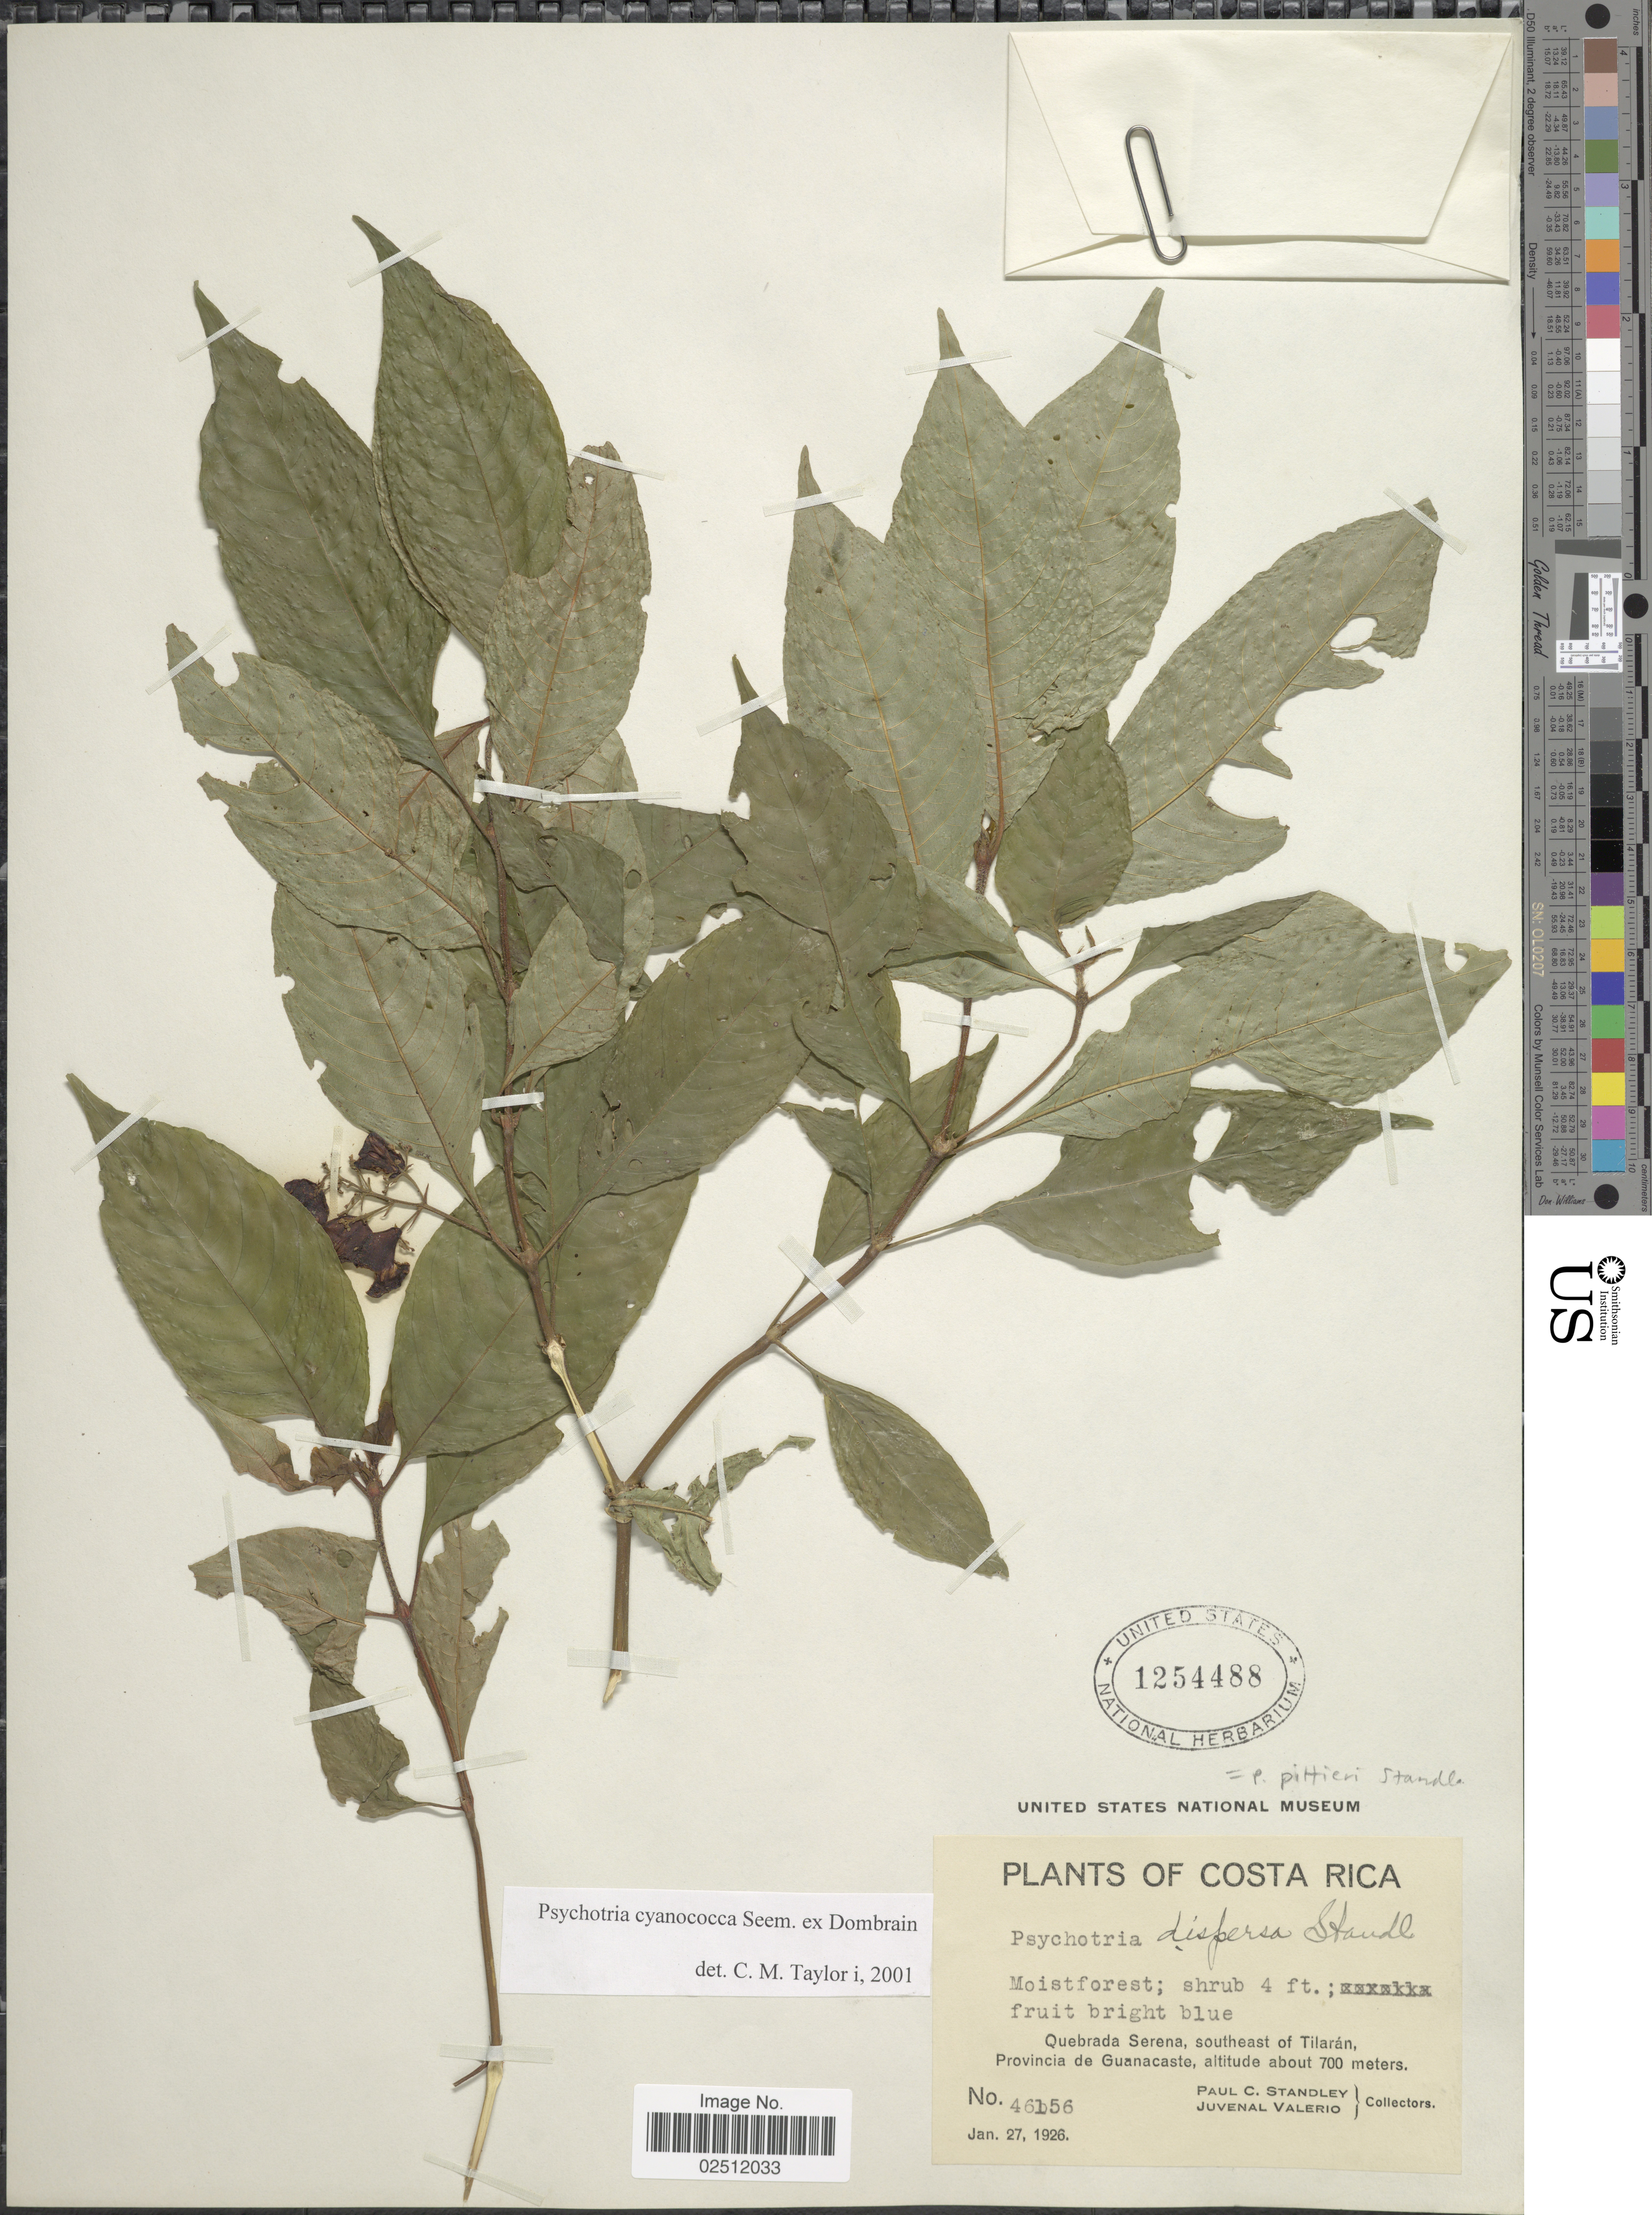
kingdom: Plantae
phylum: Tracheophyta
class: Magnoliopsida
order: Gentianales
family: Rubiaceae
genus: Psychotria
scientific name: Psychotria cyanococca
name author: Seem. ex Dombrain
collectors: P. C. Standley & J. Valerio R.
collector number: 46156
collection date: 1926-01-27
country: Costa Rica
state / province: Guanacaste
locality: Moist forest; Quebrada Serena, southeast of Tilarán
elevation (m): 700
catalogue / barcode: US 1254488